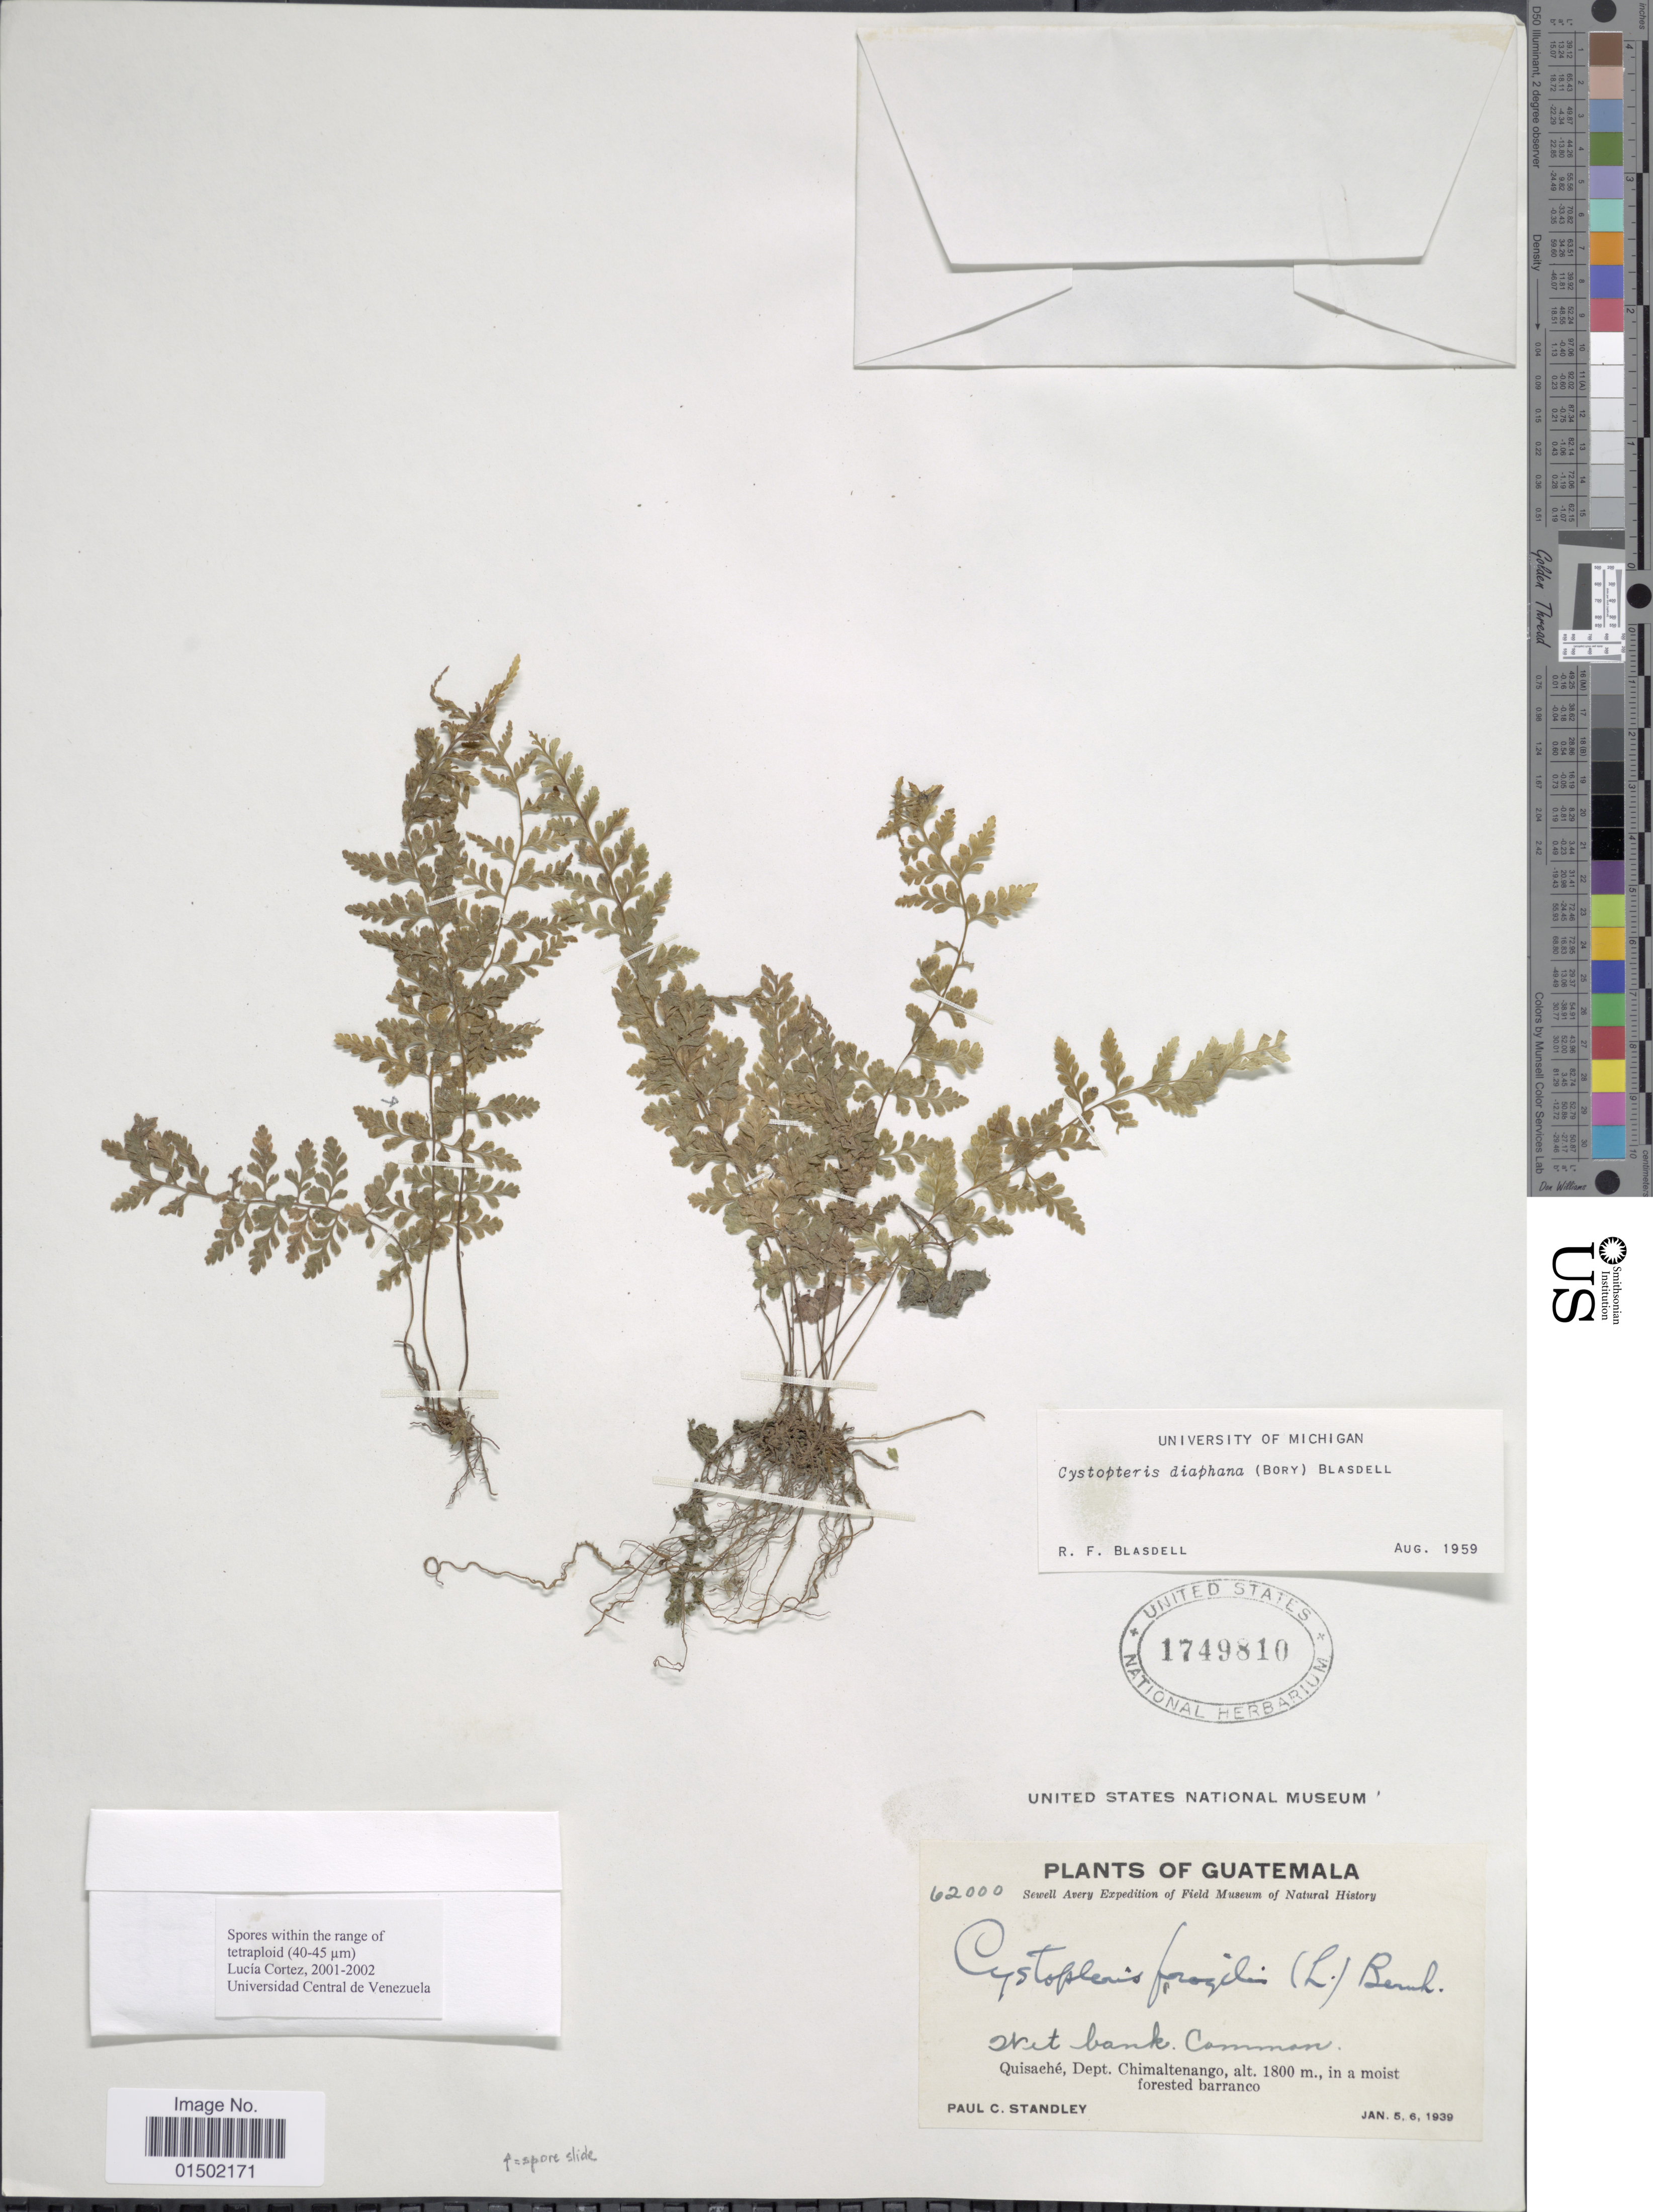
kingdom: Plantae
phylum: Tracheophyta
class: Polypodiopsida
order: Polypodiales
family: Cystopteridaceae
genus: Cystopteris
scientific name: Cystopteris diaphana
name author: (Bory) Blasdell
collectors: P. C. Standley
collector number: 62000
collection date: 1939-01-05/1939-01-06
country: Guatemala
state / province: Chimaltenango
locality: Quisache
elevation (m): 1800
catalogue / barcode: US 1749810